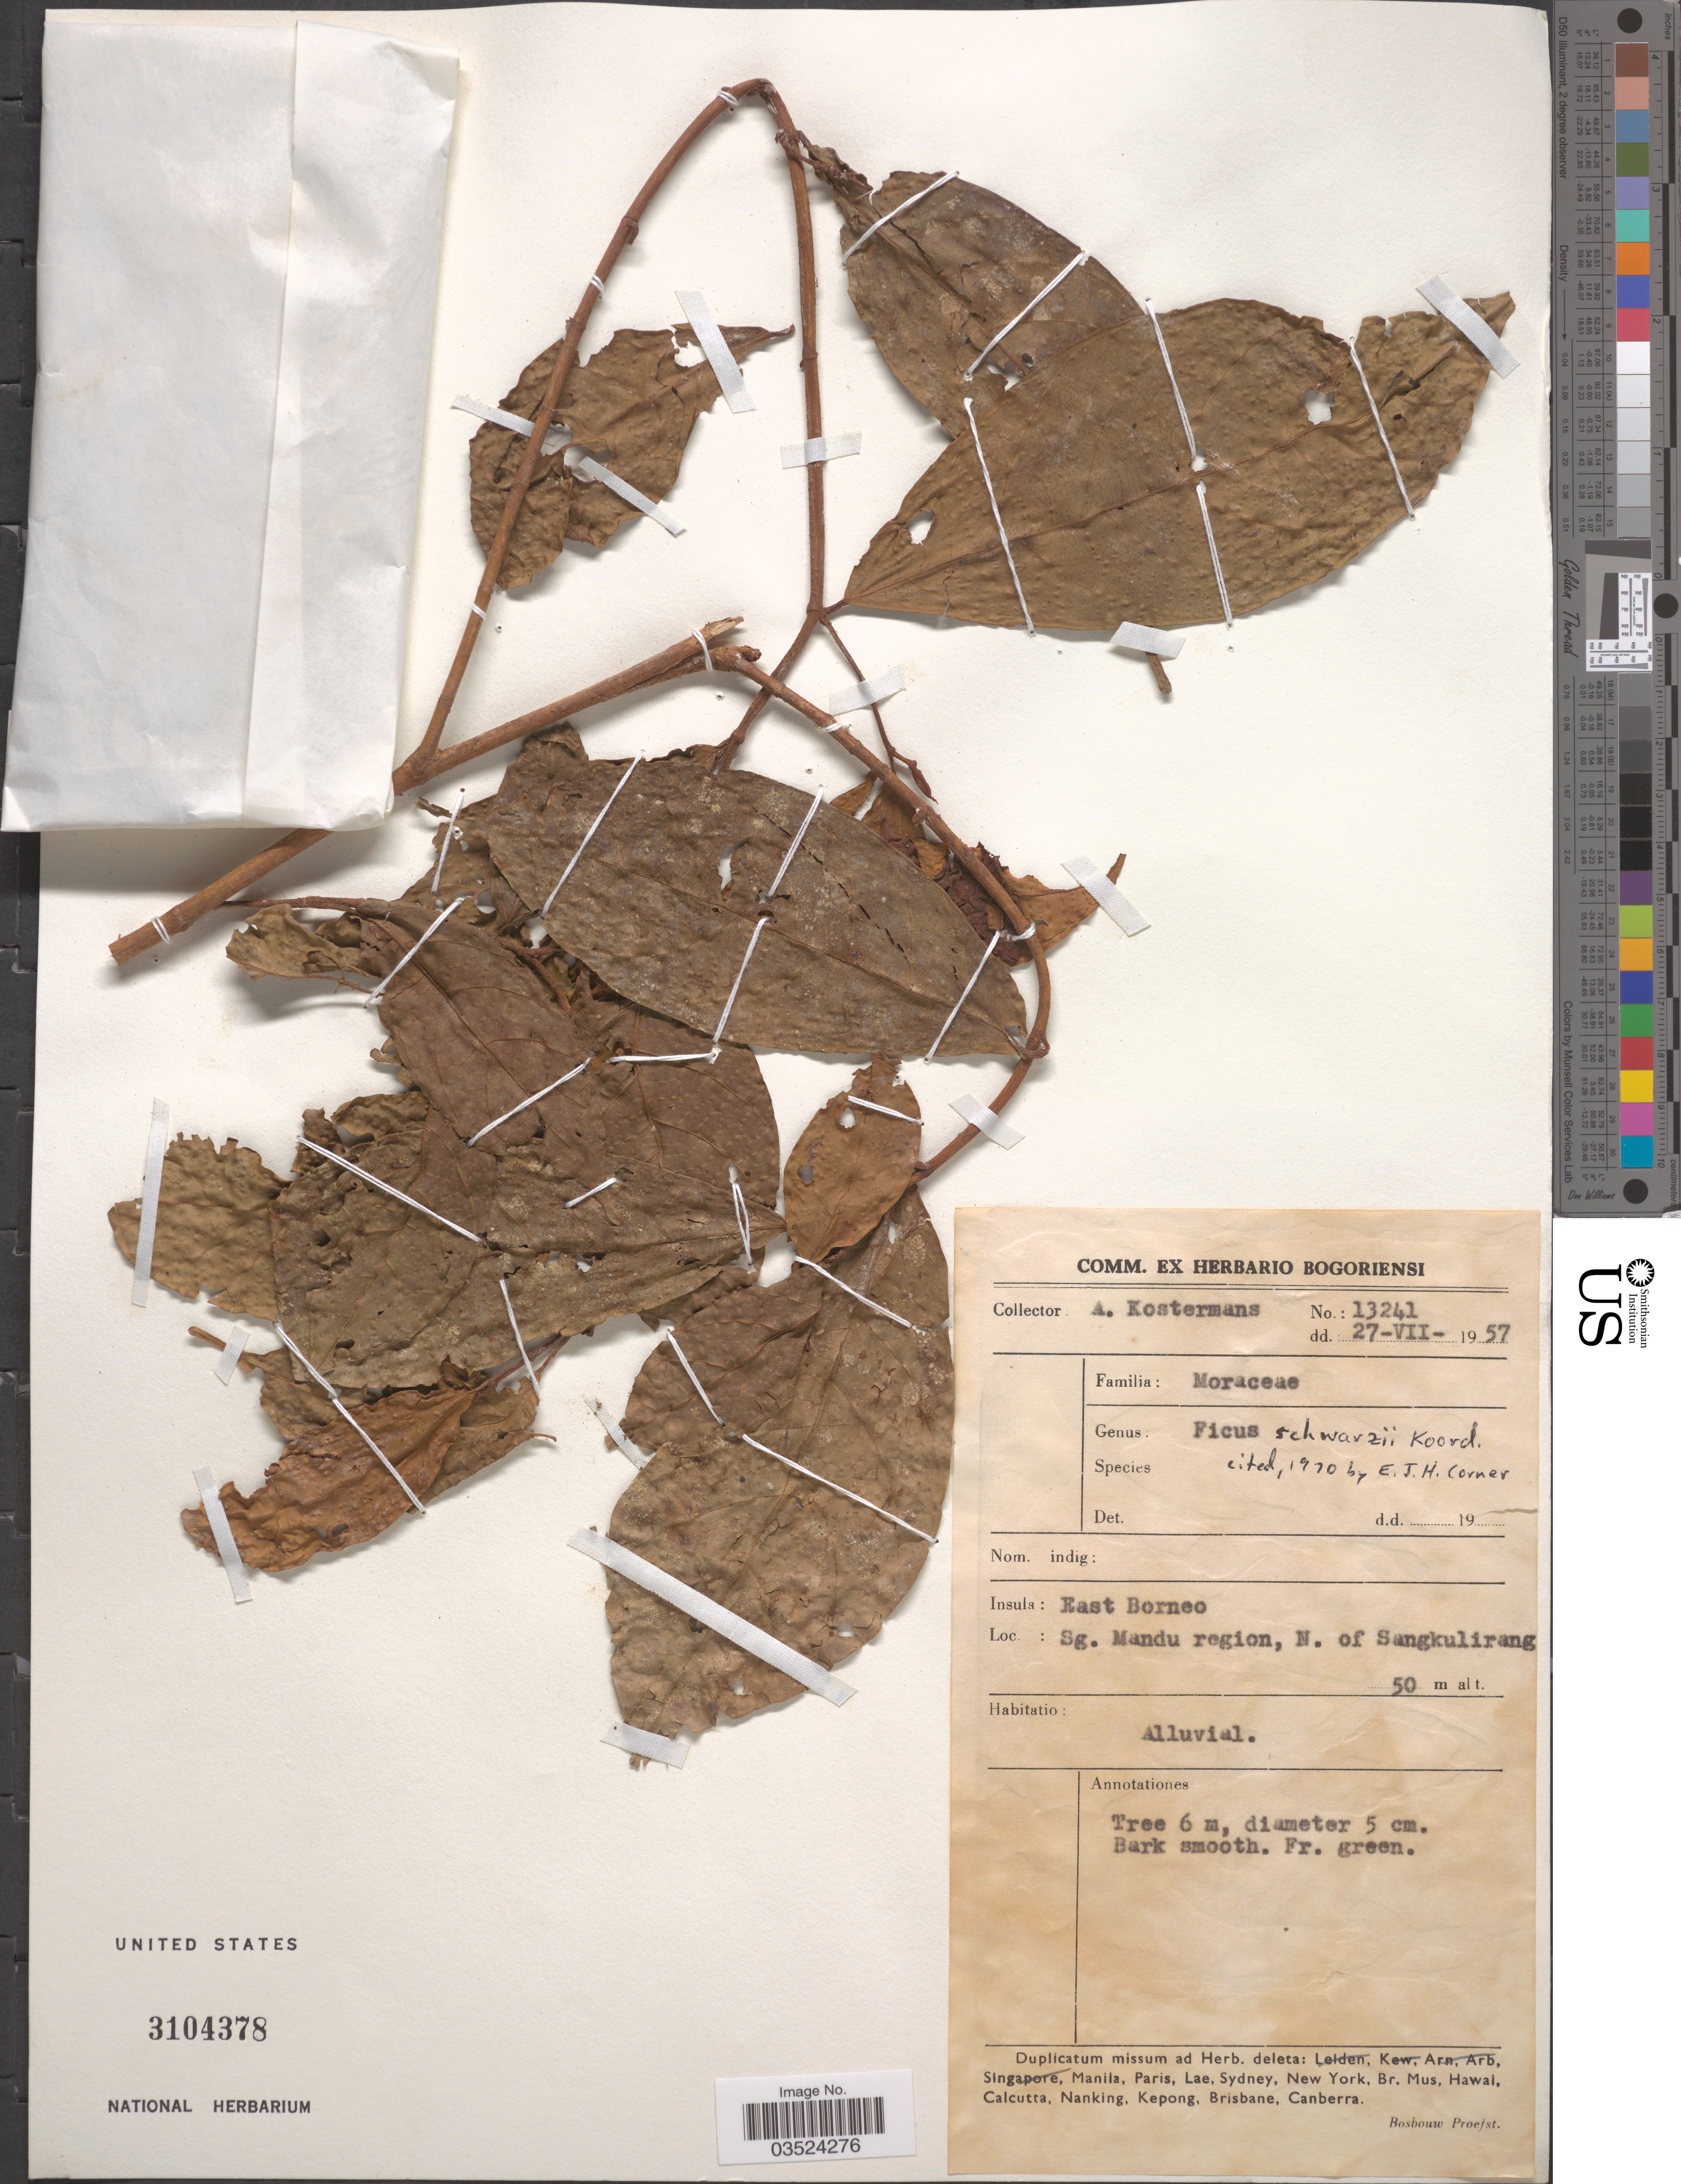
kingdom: Plantae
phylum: Tracheophyta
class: Magnoliopsida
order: Rosales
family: Moraceae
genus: Ficus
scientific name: Ficus schwarzii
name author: Koord.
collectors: A. J. G. Kostermans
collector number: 13241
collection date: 1957-07-27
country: Indonesia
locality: Insula: East Borneo. Sg. Mandu region, N. of Sangkulirang.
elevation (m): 50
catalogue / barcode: US 3104378